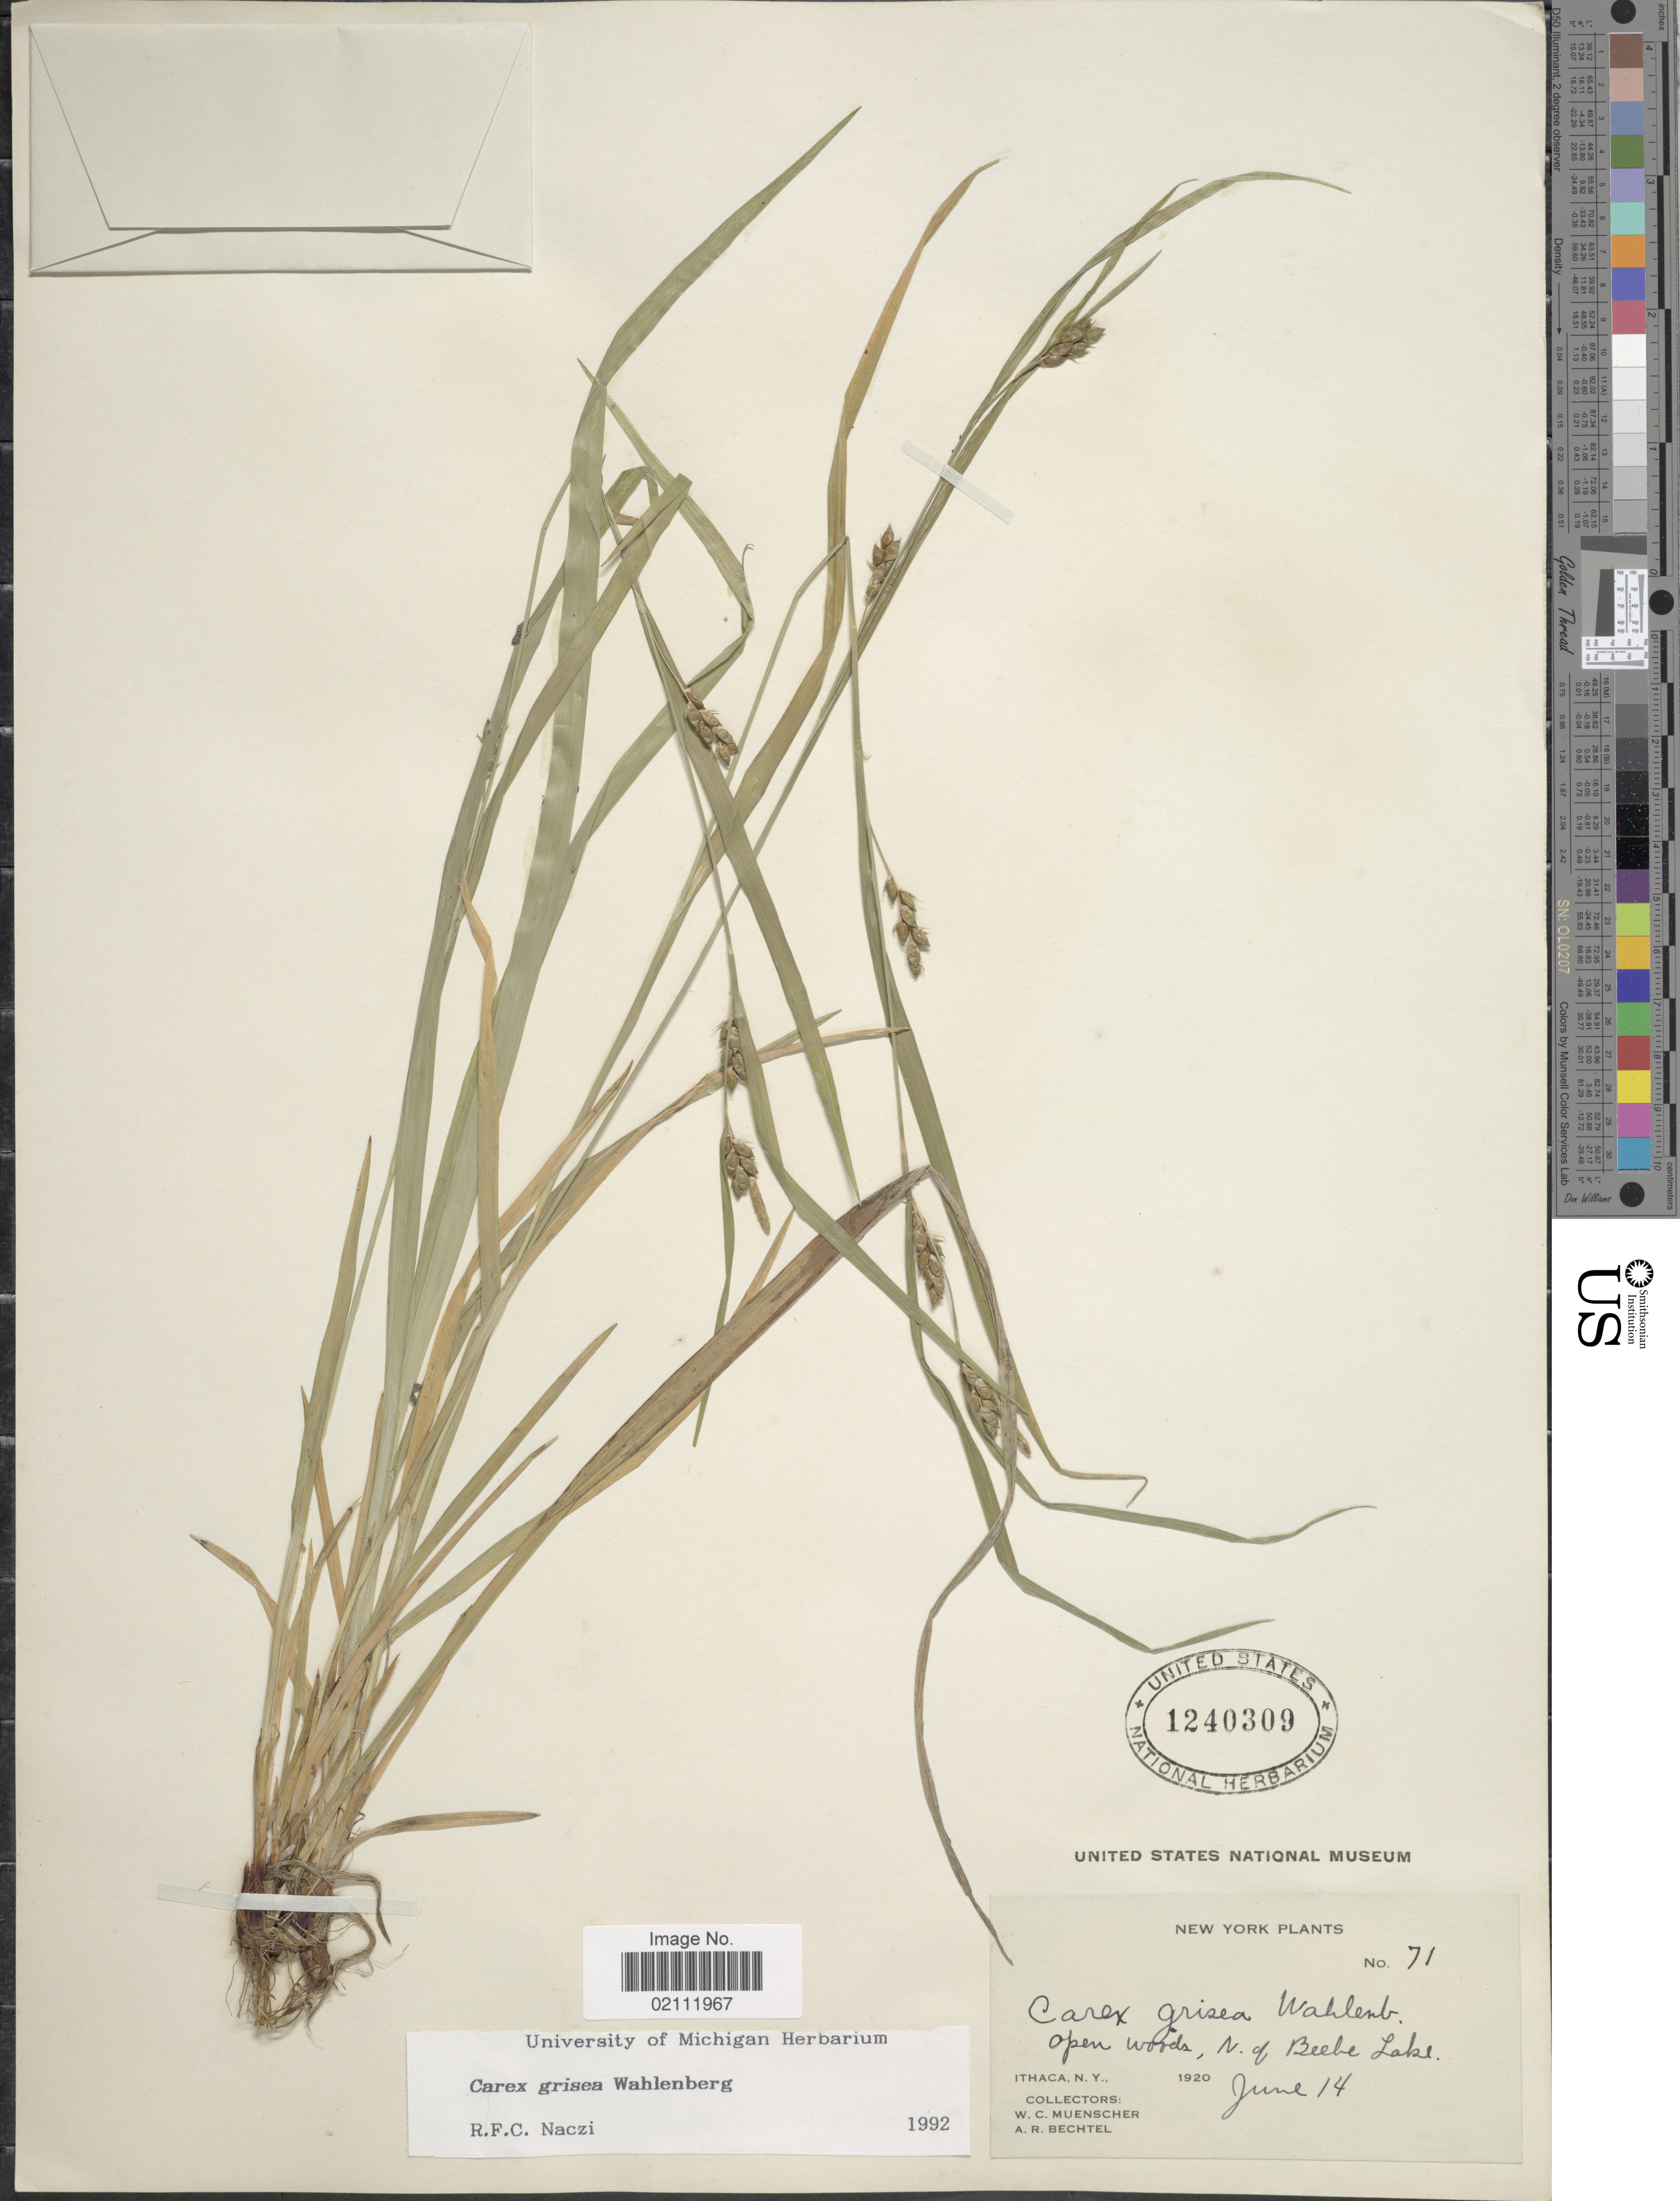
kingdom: Plantae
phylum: Tracheophyta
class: Liliopsida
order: Poales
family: Cyperaceae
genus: Carex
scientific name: Carex grisea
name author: Wahlenb.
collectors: W. Muenscher & A. Bechtel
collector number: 71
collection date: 1920-06-14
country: United States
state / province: New York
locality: Open woods, N. of Beebe Lake. Ithaca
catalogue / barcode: US 1240309